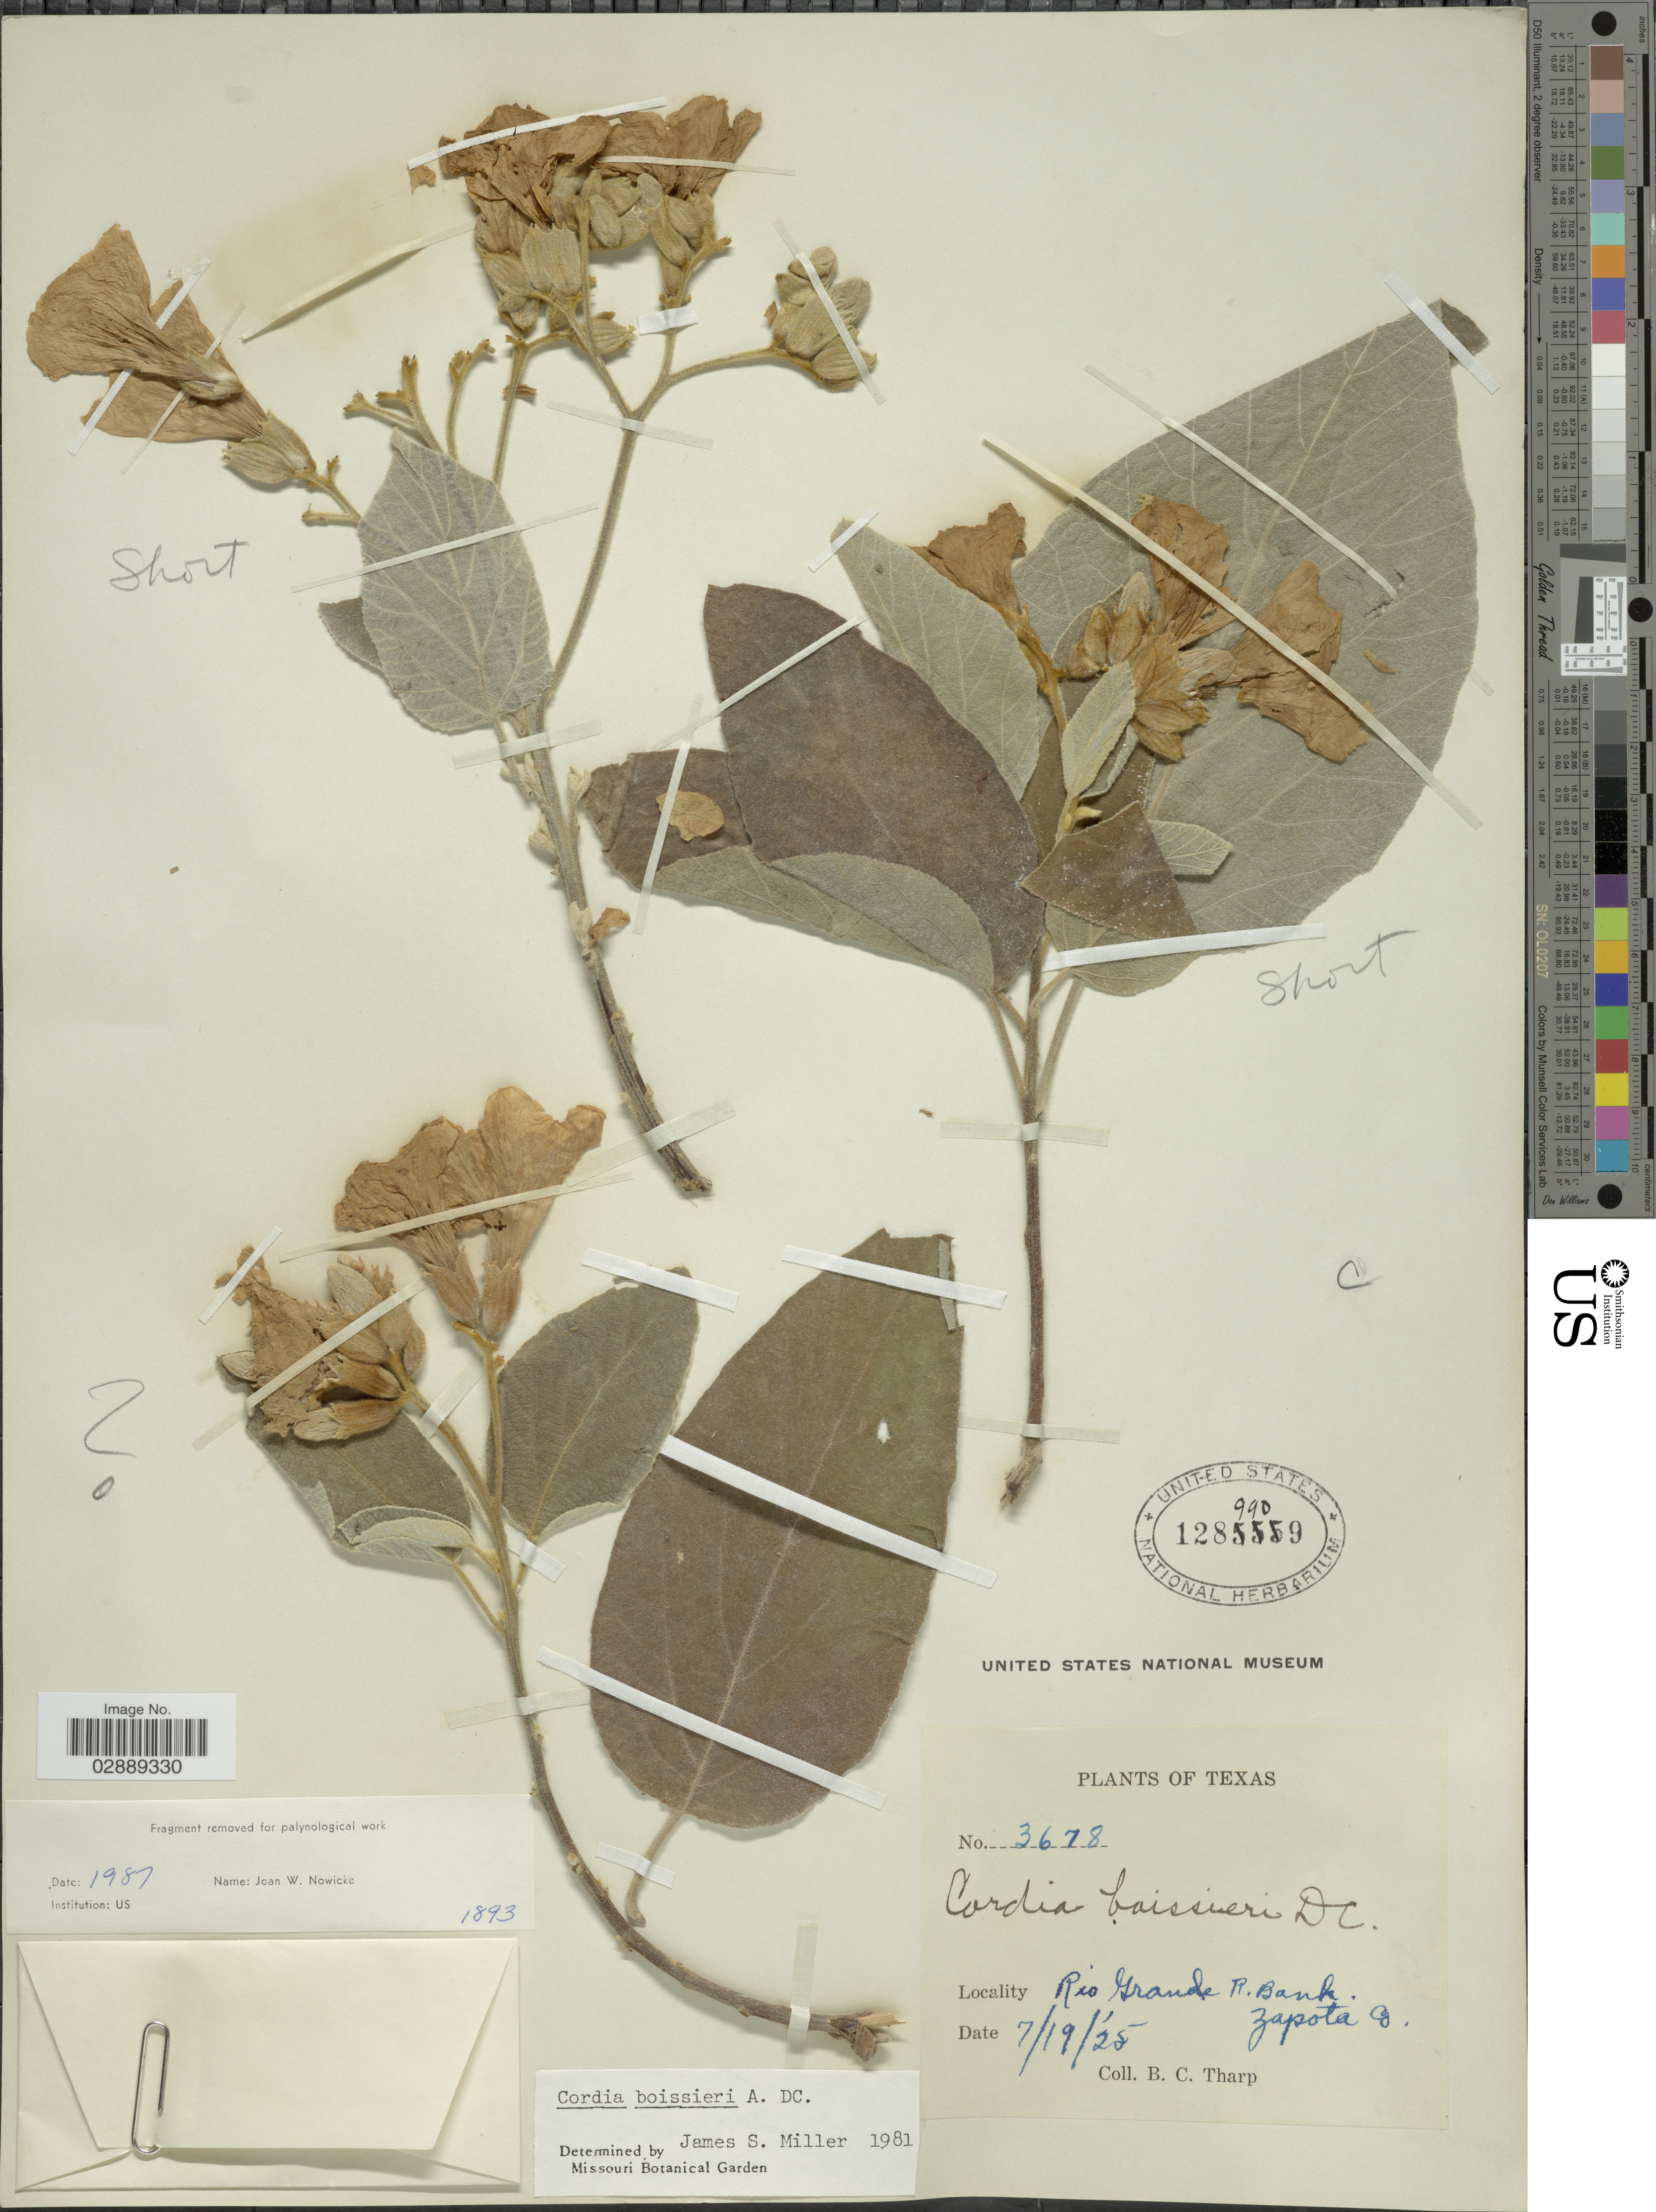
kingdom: Plantae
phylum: Tracheophyta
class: Magnoliopsida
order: Boraginales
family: Cordiaceae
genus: Cordia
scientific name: Cordia boissieri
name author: A. DC.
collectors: B. C. Tharp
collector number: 3678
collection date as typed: Transcribed d/m/y: 19/7/25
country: United States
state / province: Texas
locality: Rio Grande R. Bank, Zapota G.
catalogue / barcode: US 1289909